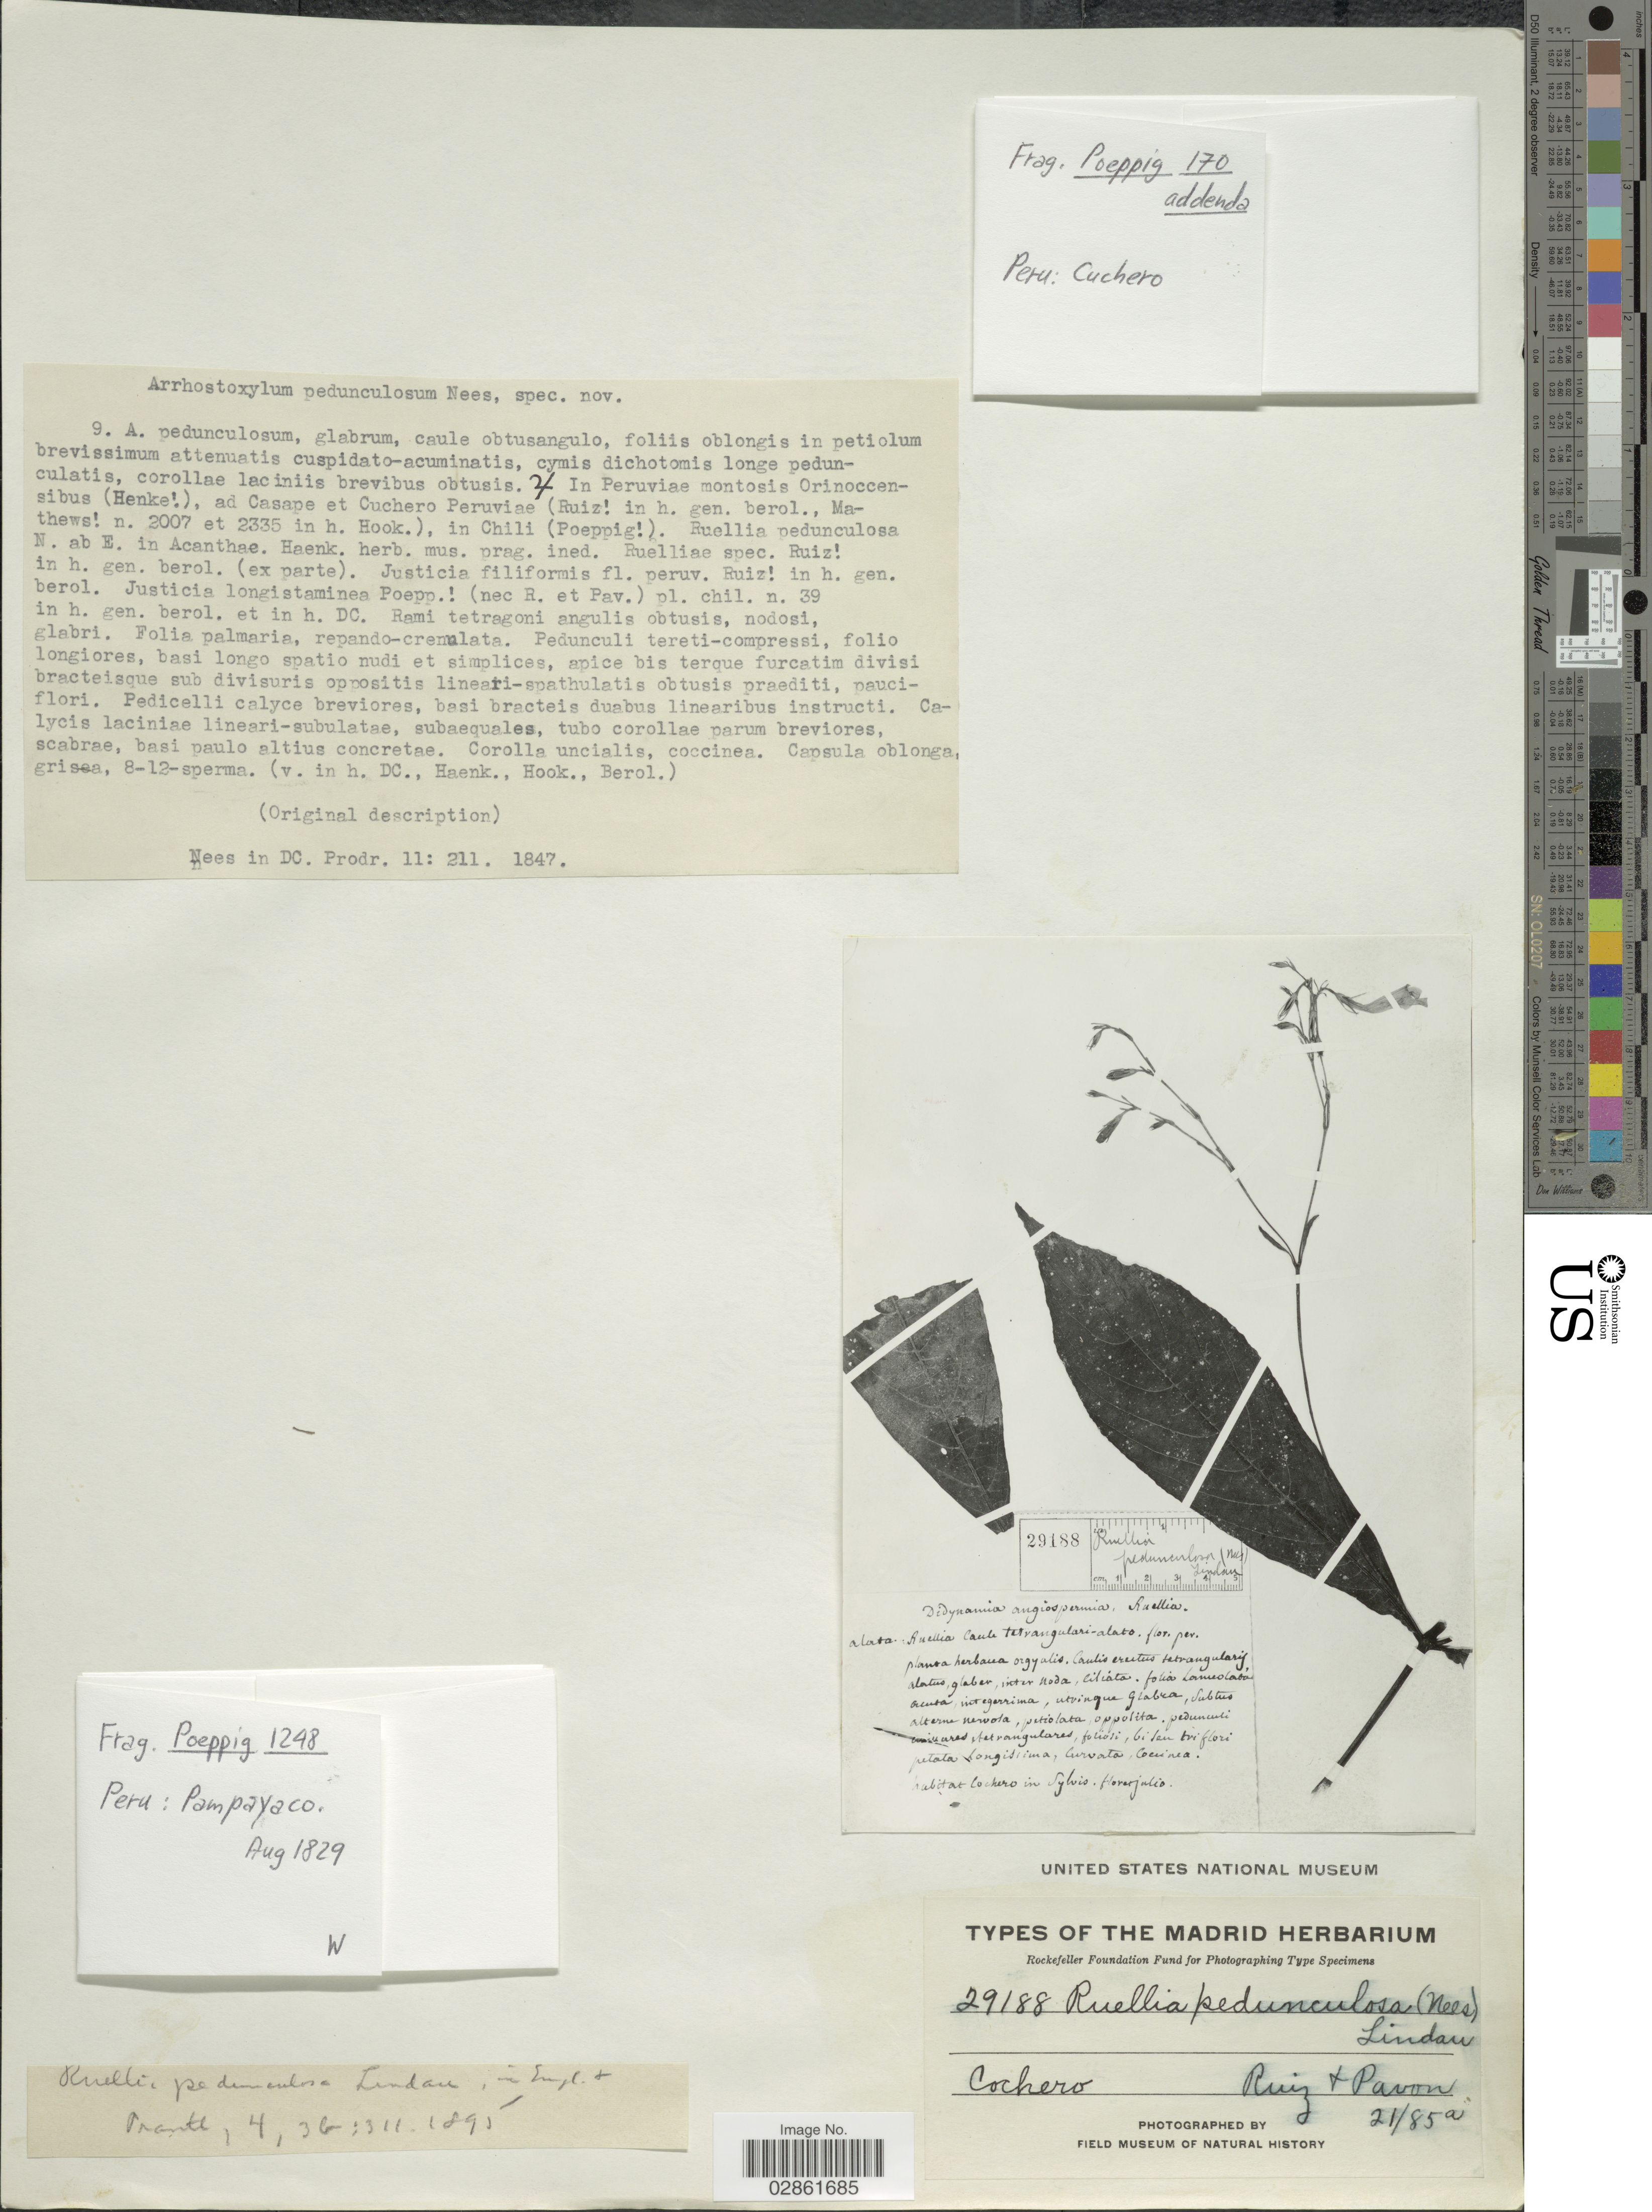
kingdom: Plantae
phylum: Tracheophyta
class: Magnoliopsida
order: Lamiales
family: Acanthaceae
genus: Ruellia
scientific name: Ruellia pedunculosa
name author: (Nees) B.D. Jacks. & Hook. f.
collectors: Ruiz, -- & -. Pavon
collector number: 21/85a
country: Peru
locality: Cochero.